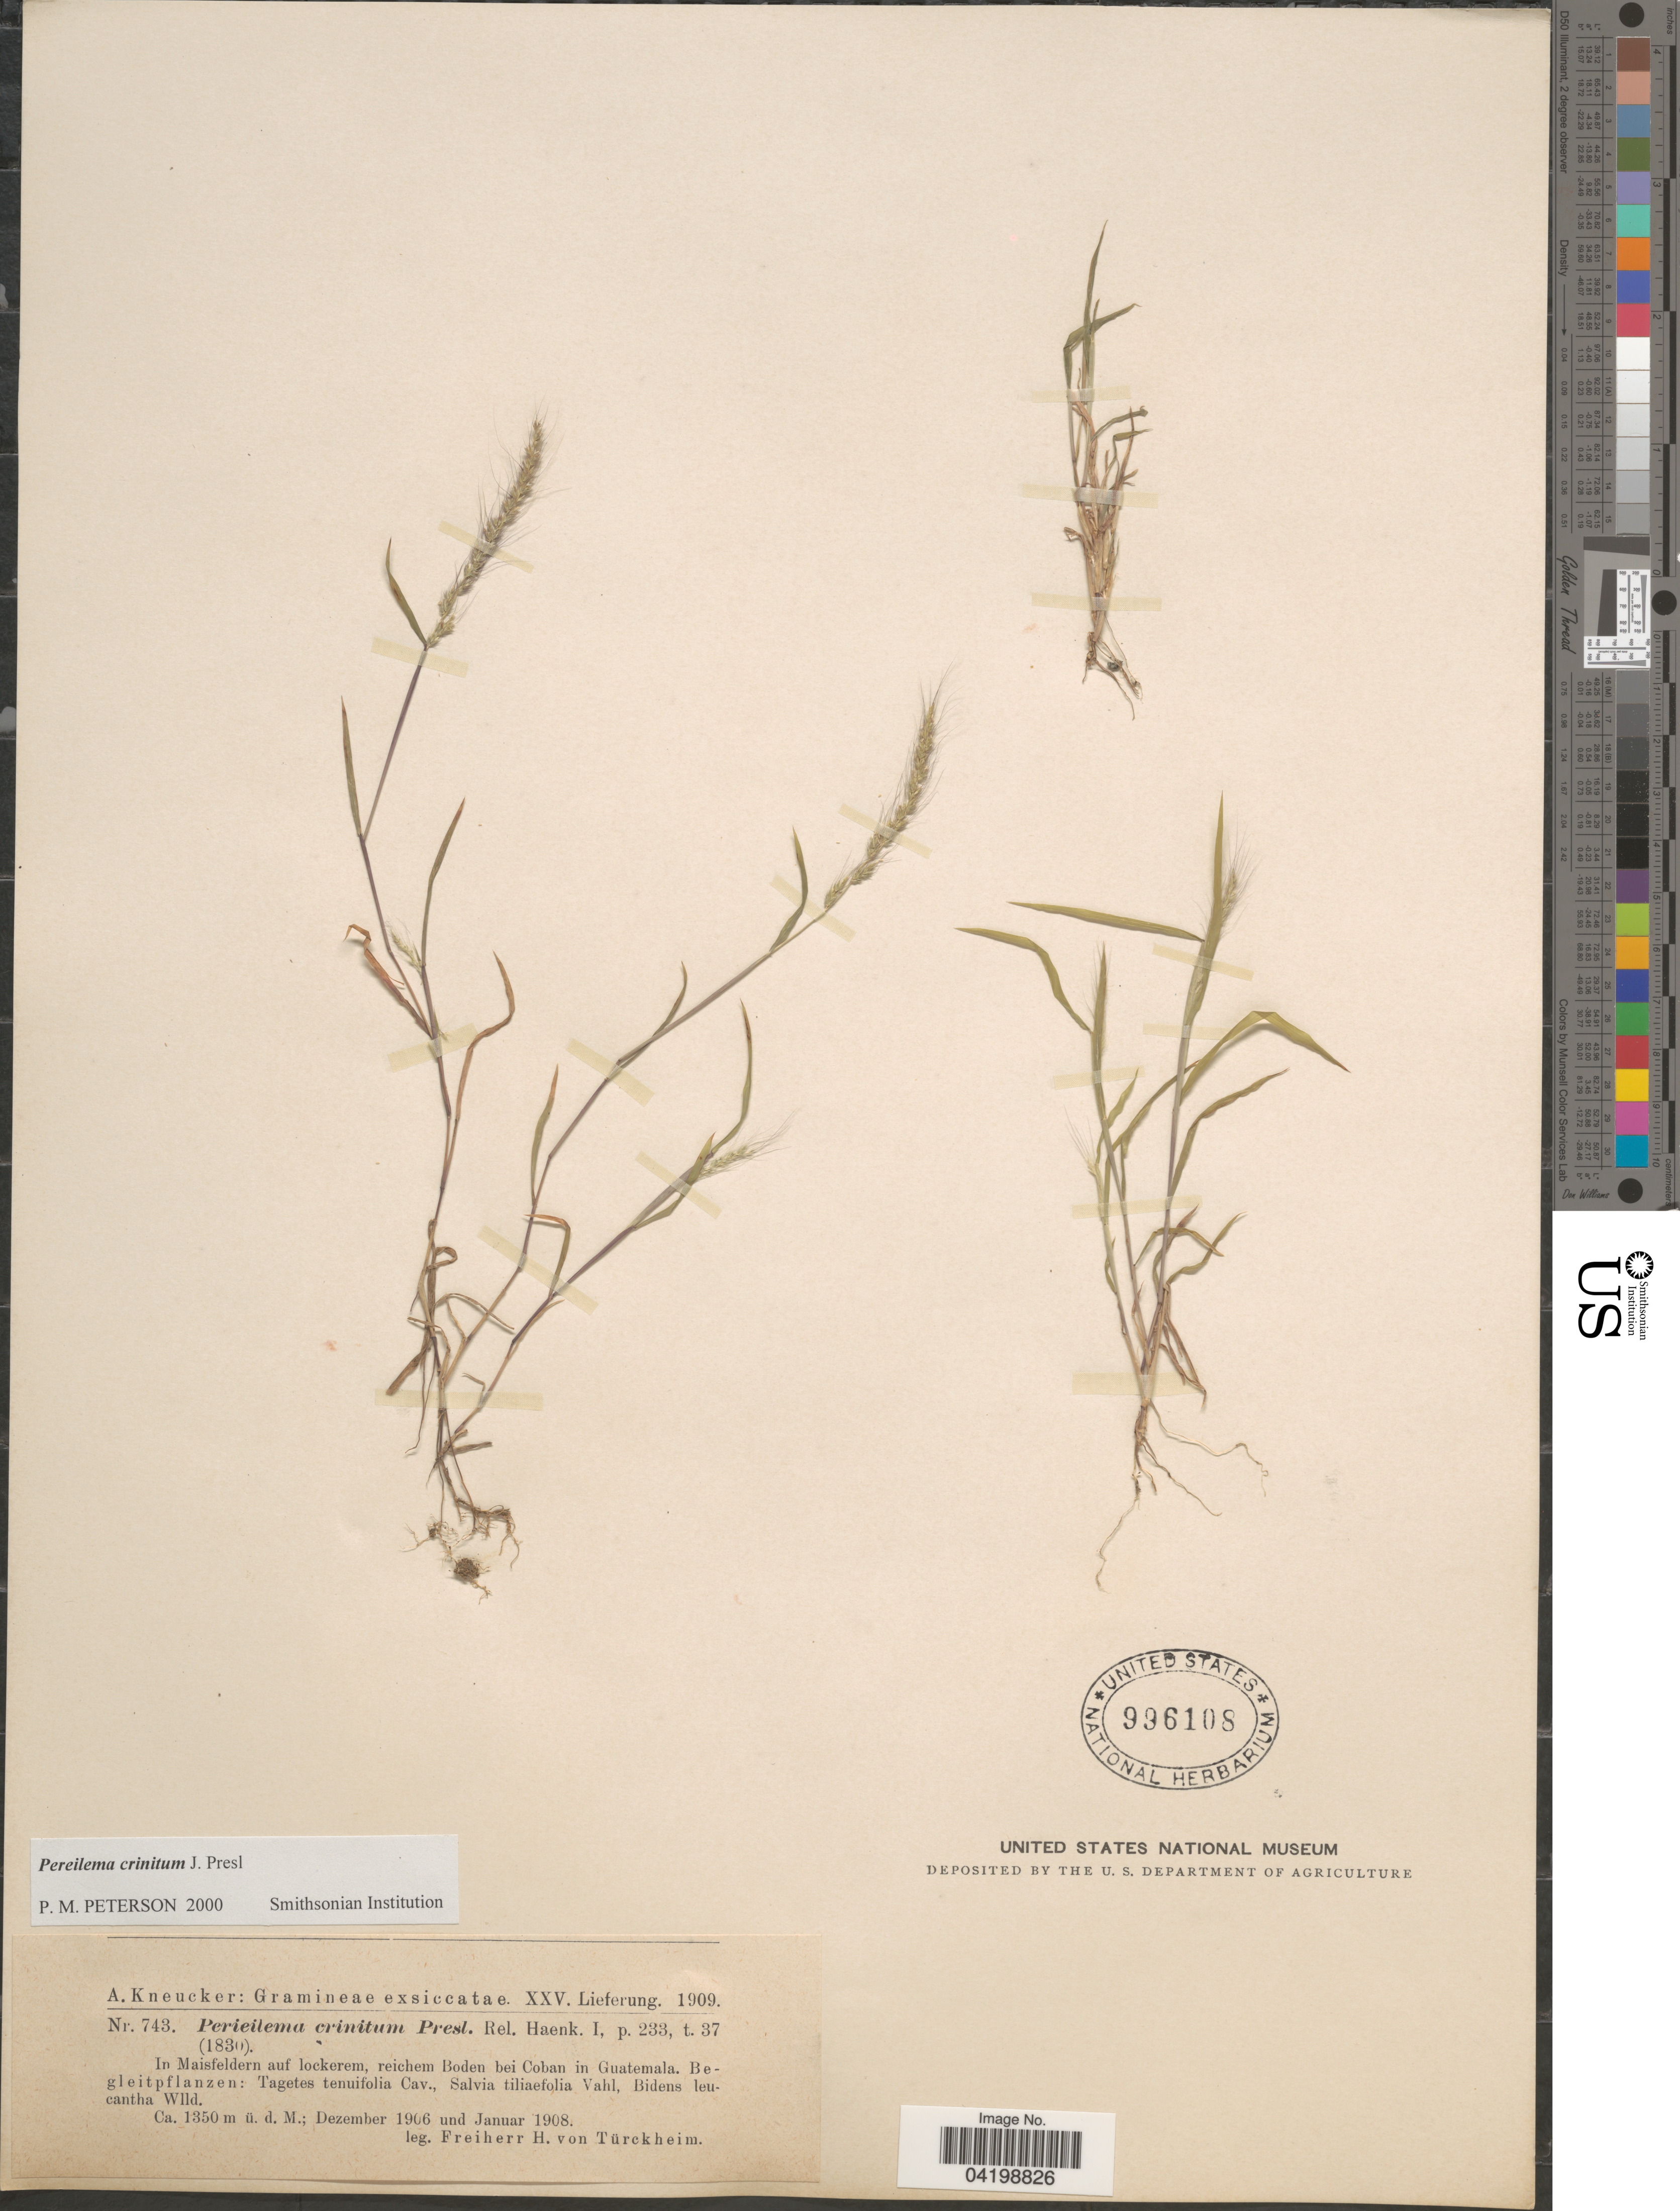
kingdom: Plantae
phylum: Tracheophyta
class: Liliopsida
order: Poales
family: Poaceae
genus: Muhlenbergia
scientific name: Muhlenbergia pereilema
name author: P.M. Peterson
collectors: H. von Türckheim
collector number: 743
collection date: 1906-12/1908-01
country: Guatemala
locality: In Maisfeldern auf lockerem, reichem Boden bei Coban.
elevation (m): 1350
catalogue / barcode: US 996108